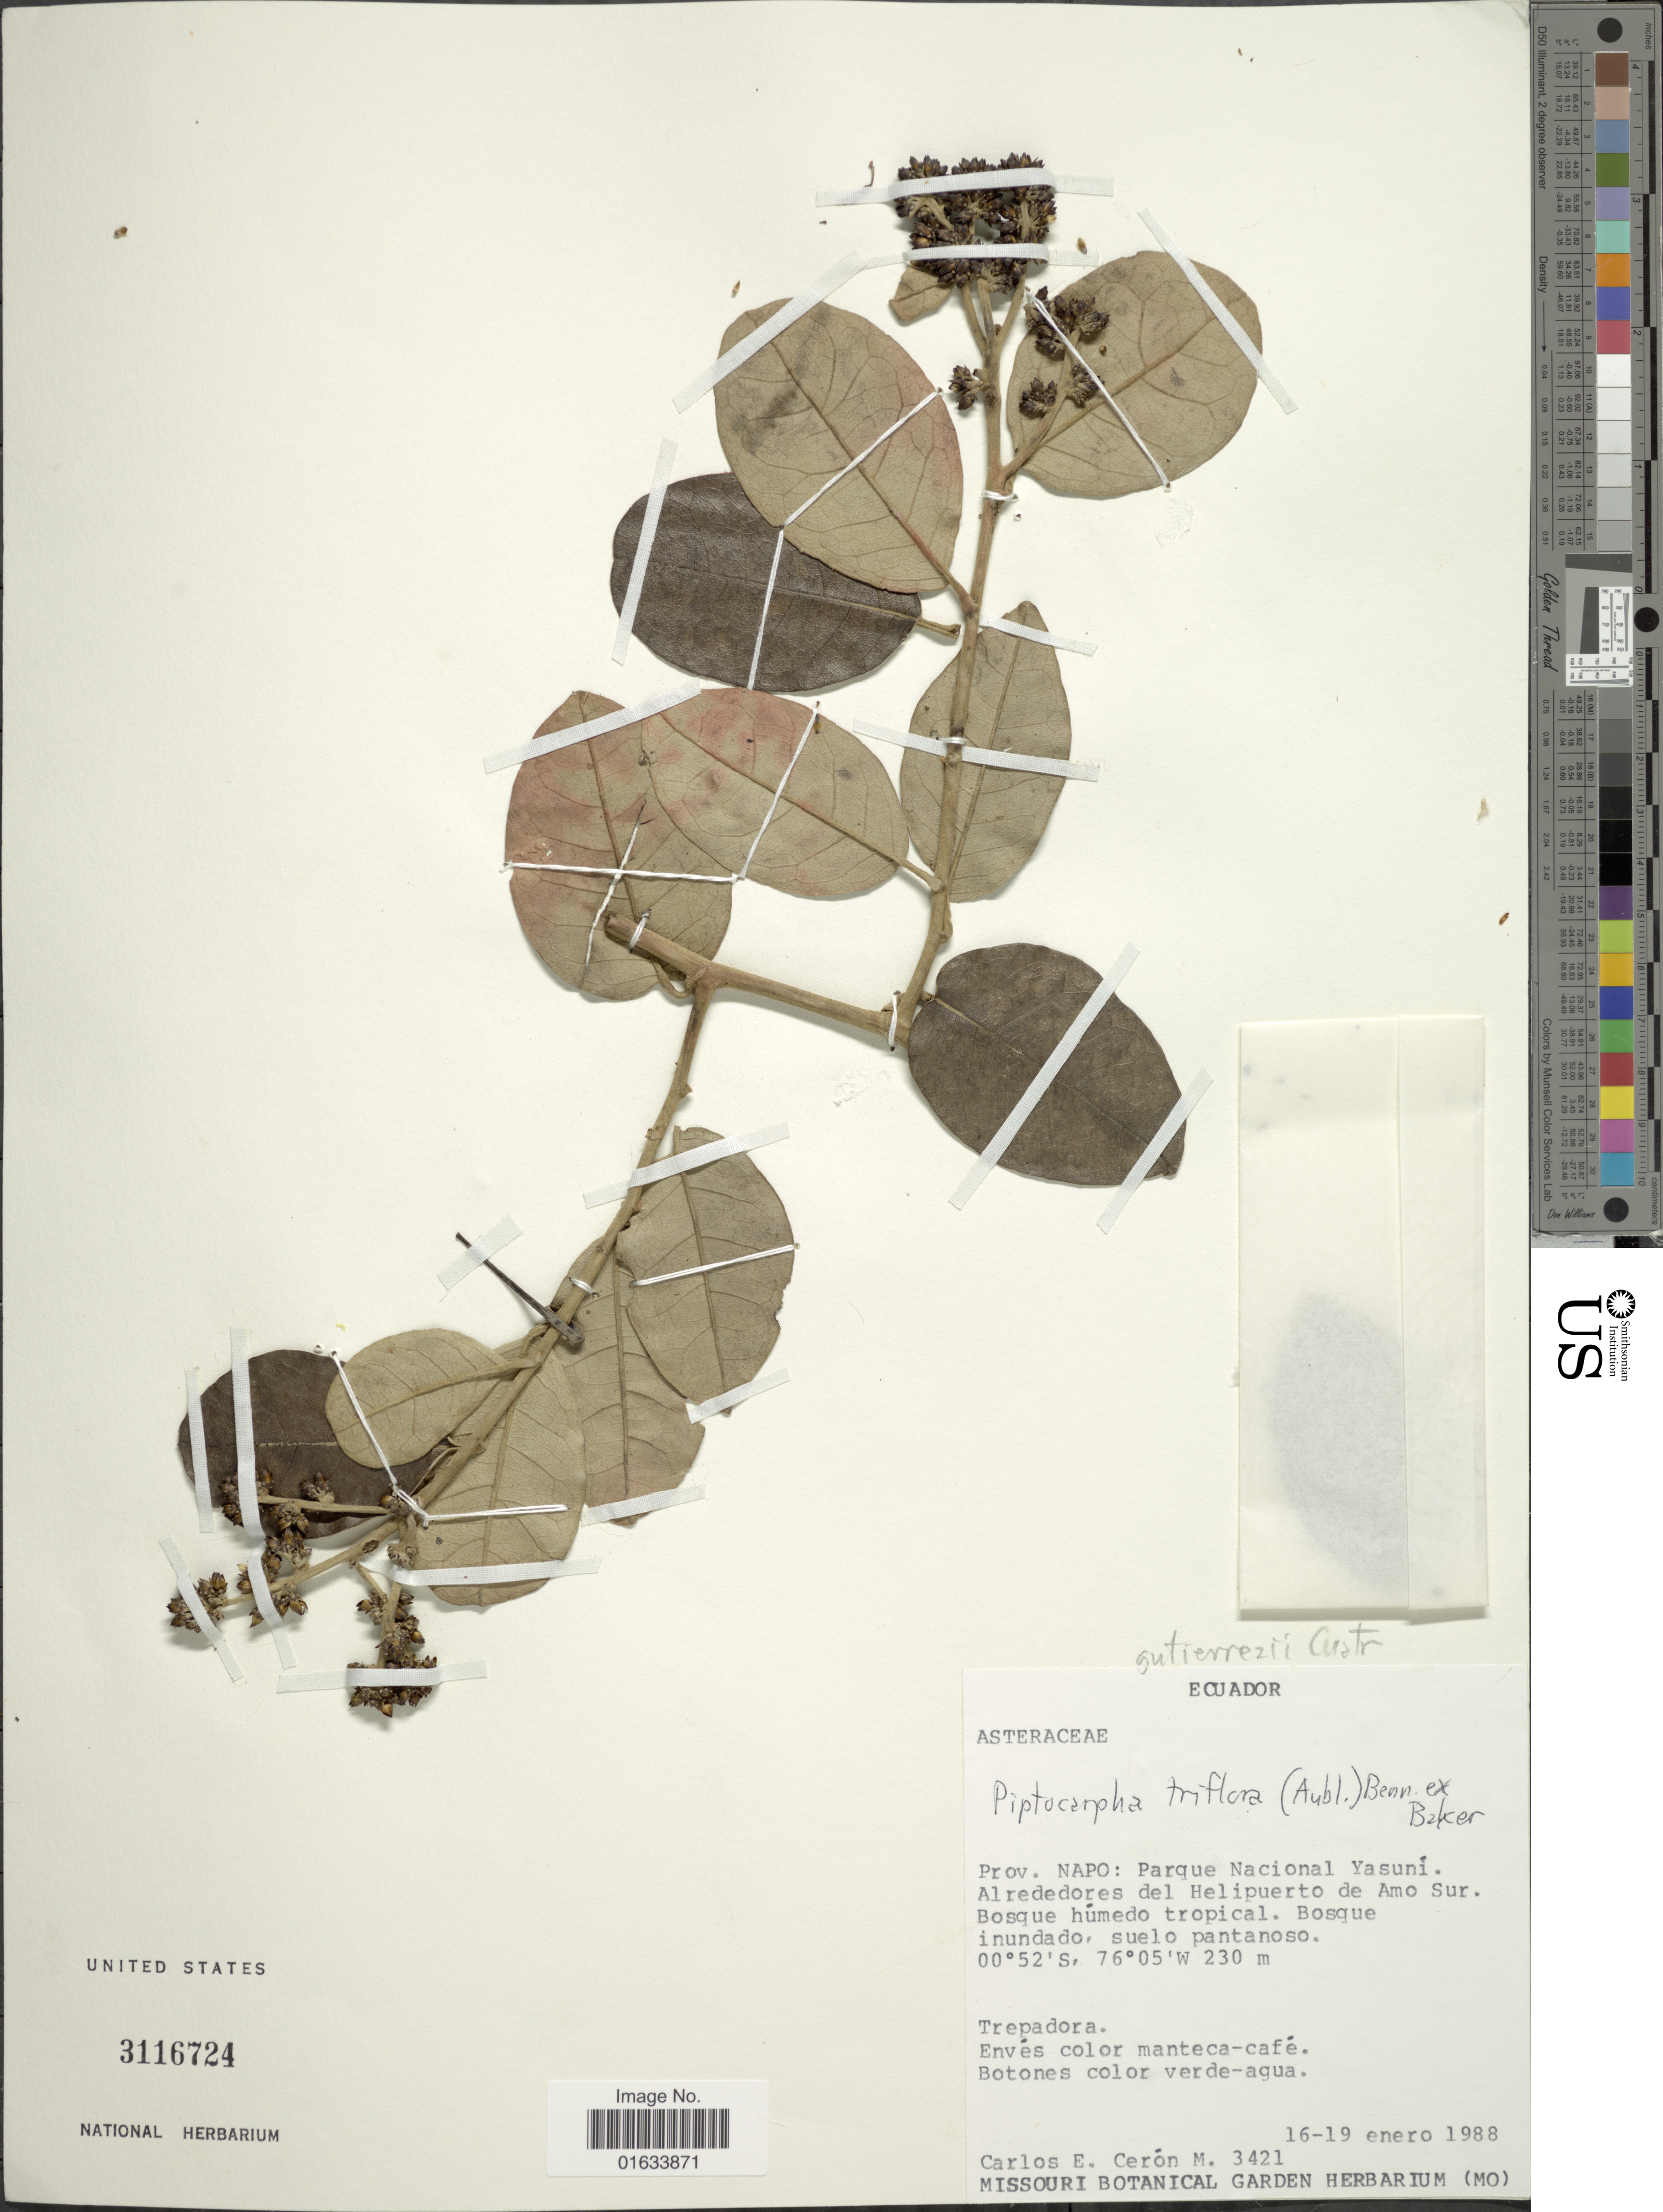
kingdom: Plantae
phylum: Tracheophyta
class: Magnoliopsida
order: Asterales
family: Asteraceae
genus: Piptocarpha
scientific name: Piptocarpha gutierrezii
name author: Cuatrec.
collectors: C. E. Cerón M.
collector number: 3421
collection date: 1988-01-16/1988-01-19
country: Ecuador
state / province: Napo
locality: Prov. Napo: Parque Nacional Yasuni. Alrededores del Helipuerto de Amo Sur. Bosque húmedo tropical. Bosque inundado, suelo pantanoso.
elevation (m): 230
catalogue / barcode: US 3116724